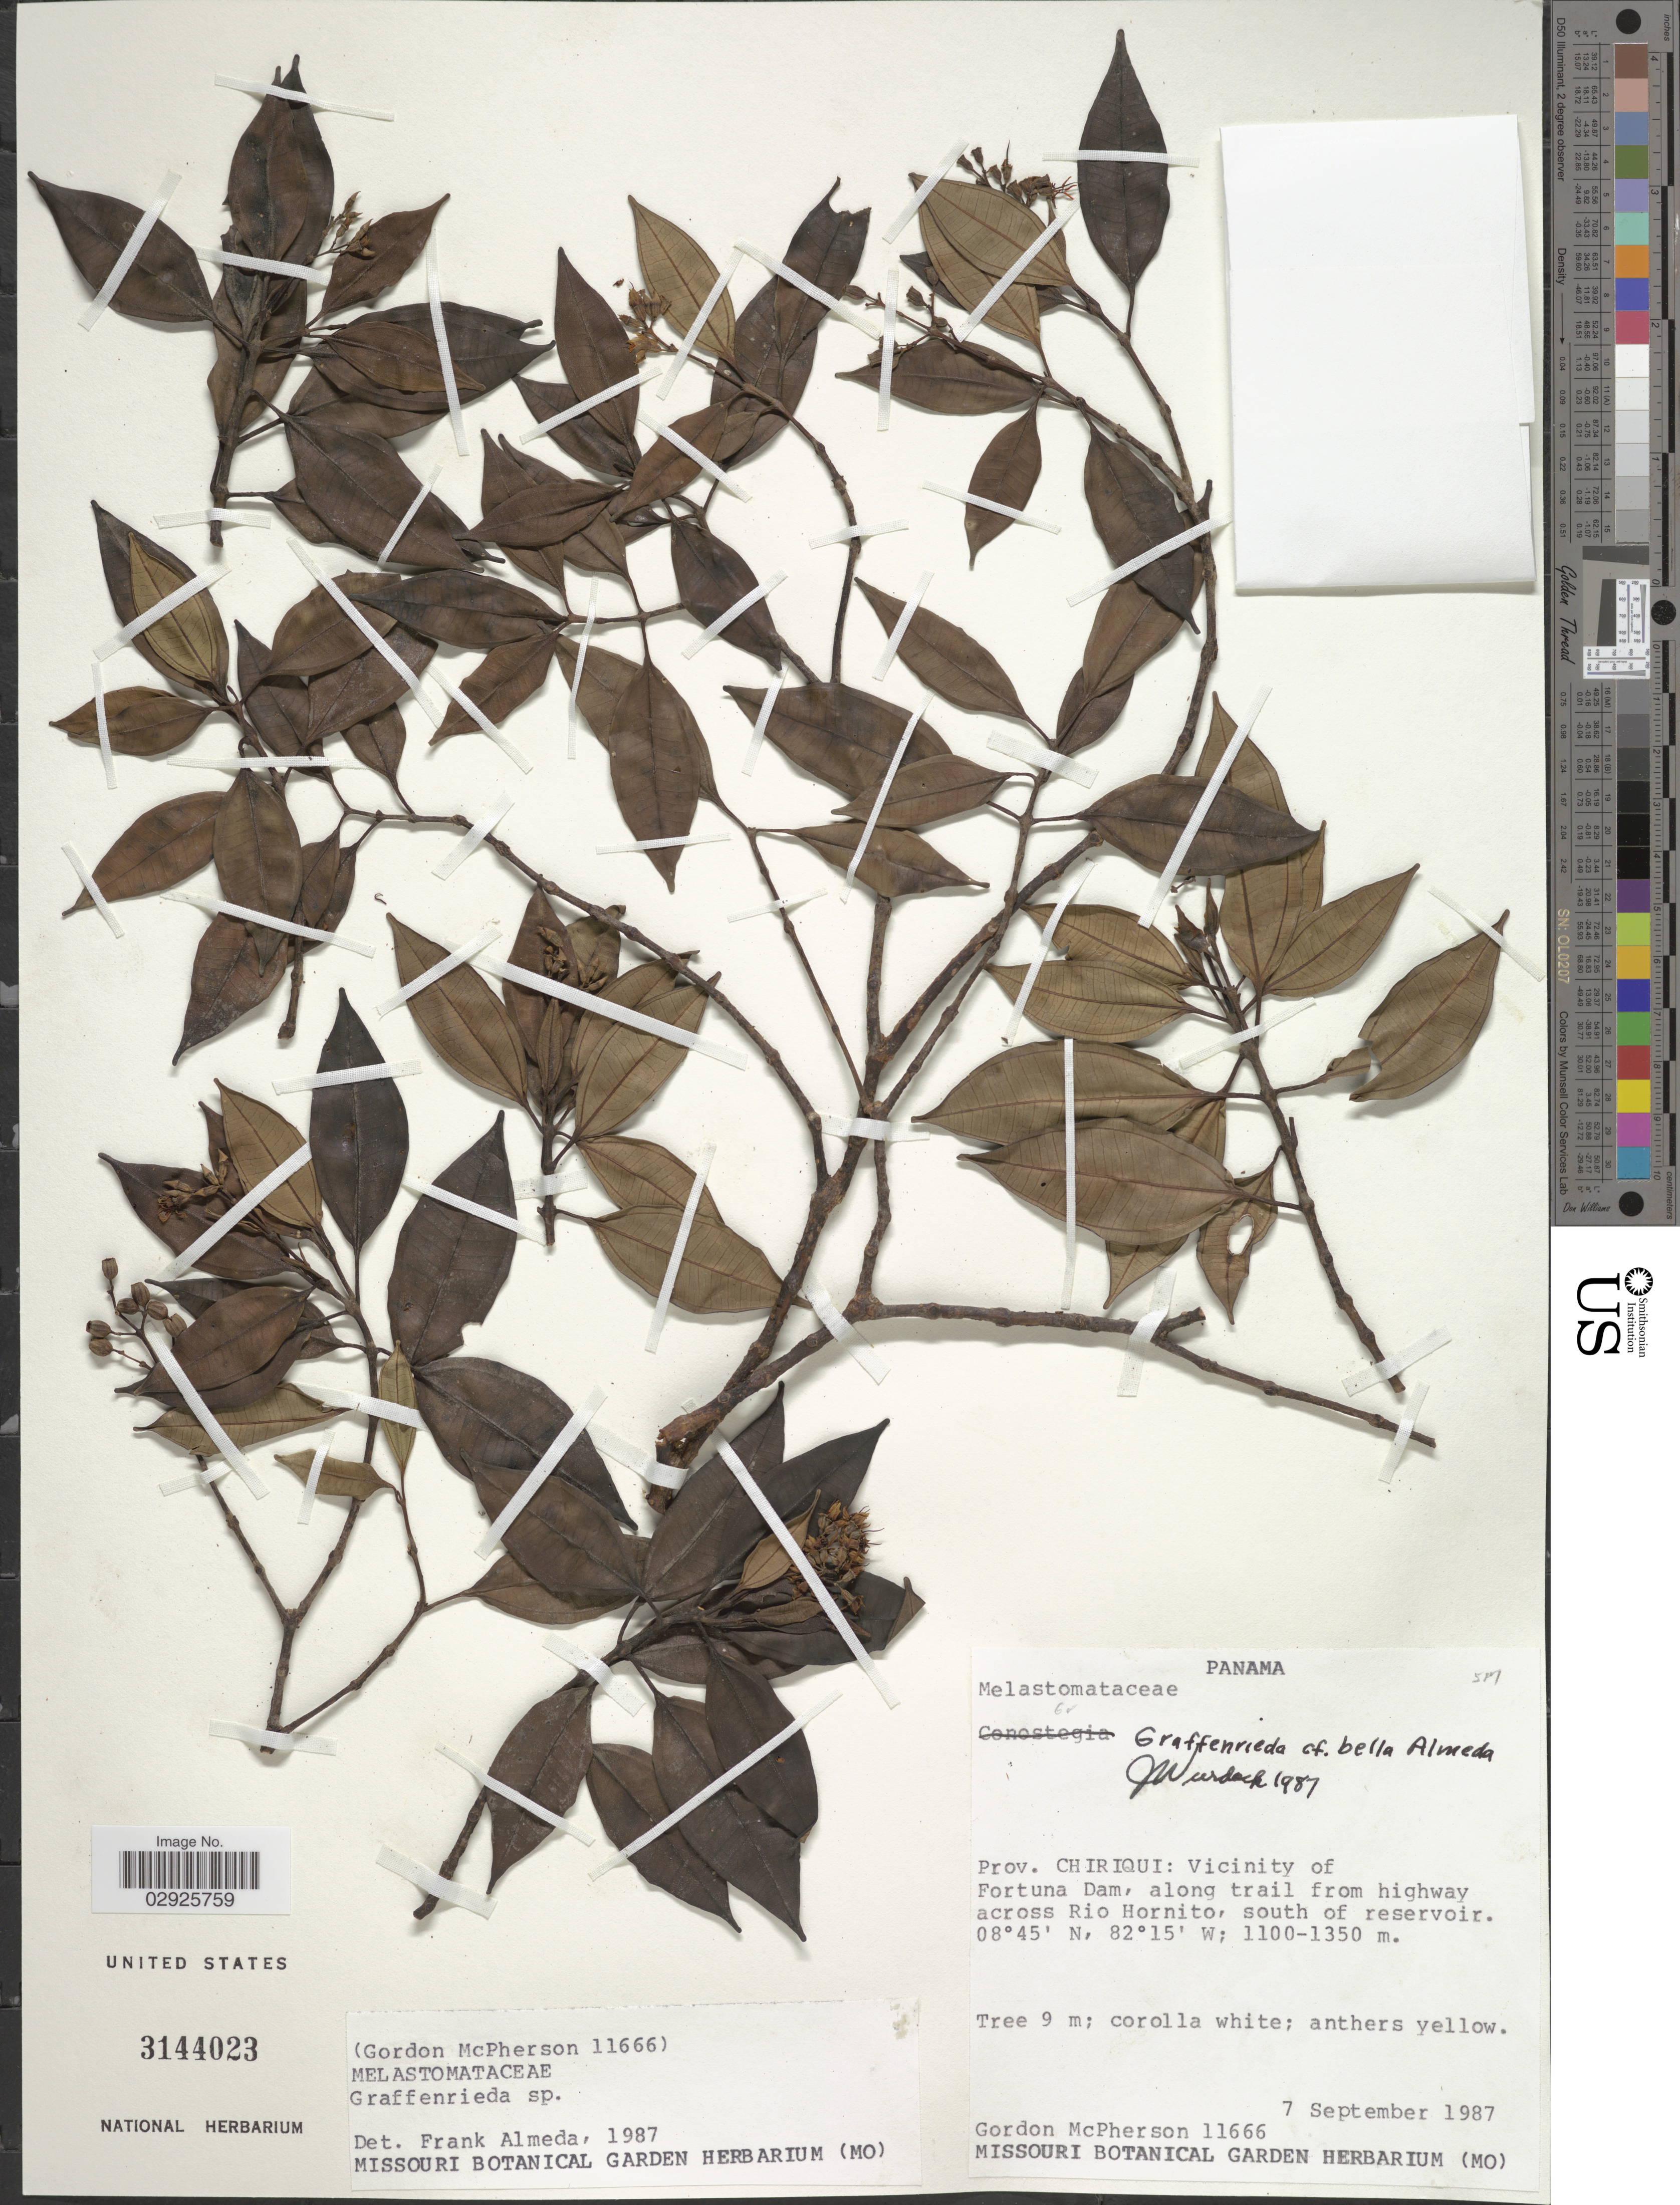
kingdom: Plantae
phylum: Tracheophyta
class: Magnoliopsida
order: Myrtales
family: Melastomataceae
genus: Graffenrieda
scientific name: Graffenrieda bella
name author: Almeda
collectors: G. D. McPherson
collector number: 11666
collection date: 1987-09-07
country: Panama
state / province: Chiriqui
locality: Vicinity of Fortuna Dam, along trail from highway across Rio Hornito, south of reservoir.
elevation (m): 1100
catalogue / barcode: US 3144023